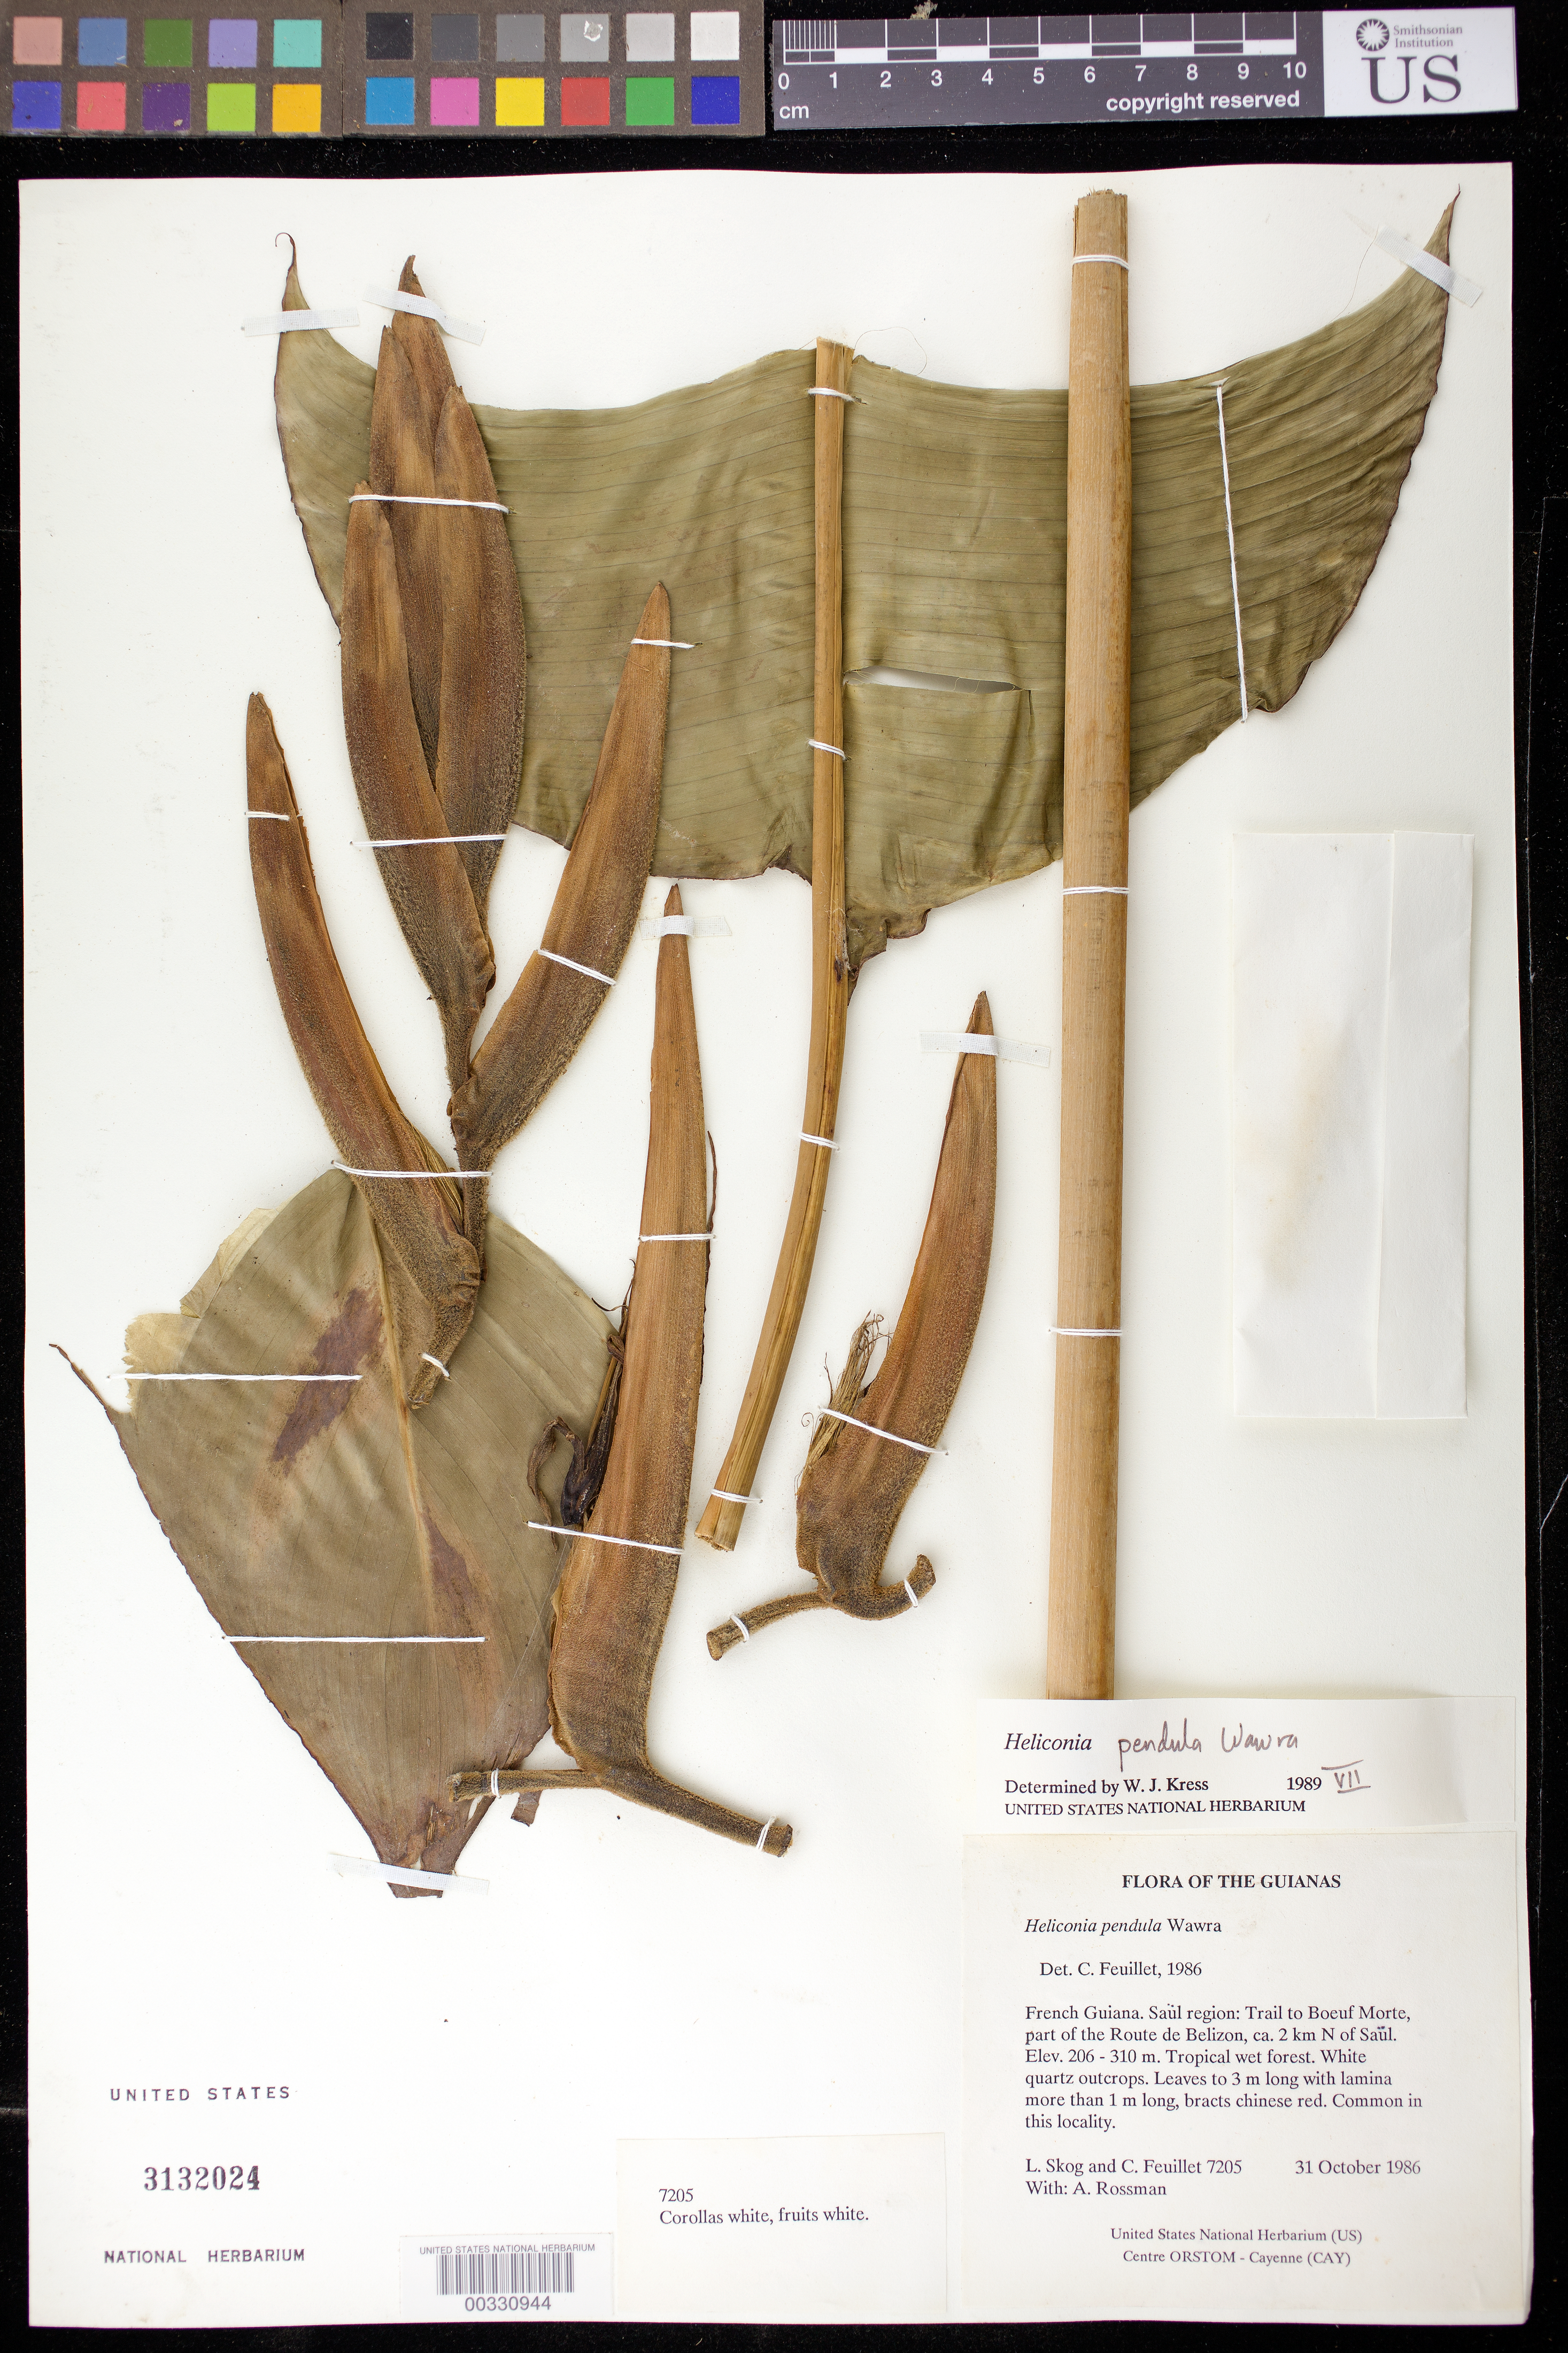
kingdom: Plantae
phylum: Tracheophyta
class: Liliopsida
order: Zingiberales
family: Heliconiaceae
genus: Heliconia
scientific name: Heliconia pendula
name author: Wawra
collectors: L. E. Skog, C. Feuillet & A. Rossman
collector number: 7205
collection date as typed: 31 Oct 1986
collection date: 1986-10-31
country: French Guiana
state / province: Saint-Laurent-du-Maroni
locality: Saul region, trail to boeuf morte, part of route de belizon, ca 2 km n of saul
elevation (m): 206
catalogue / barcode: US 3132024